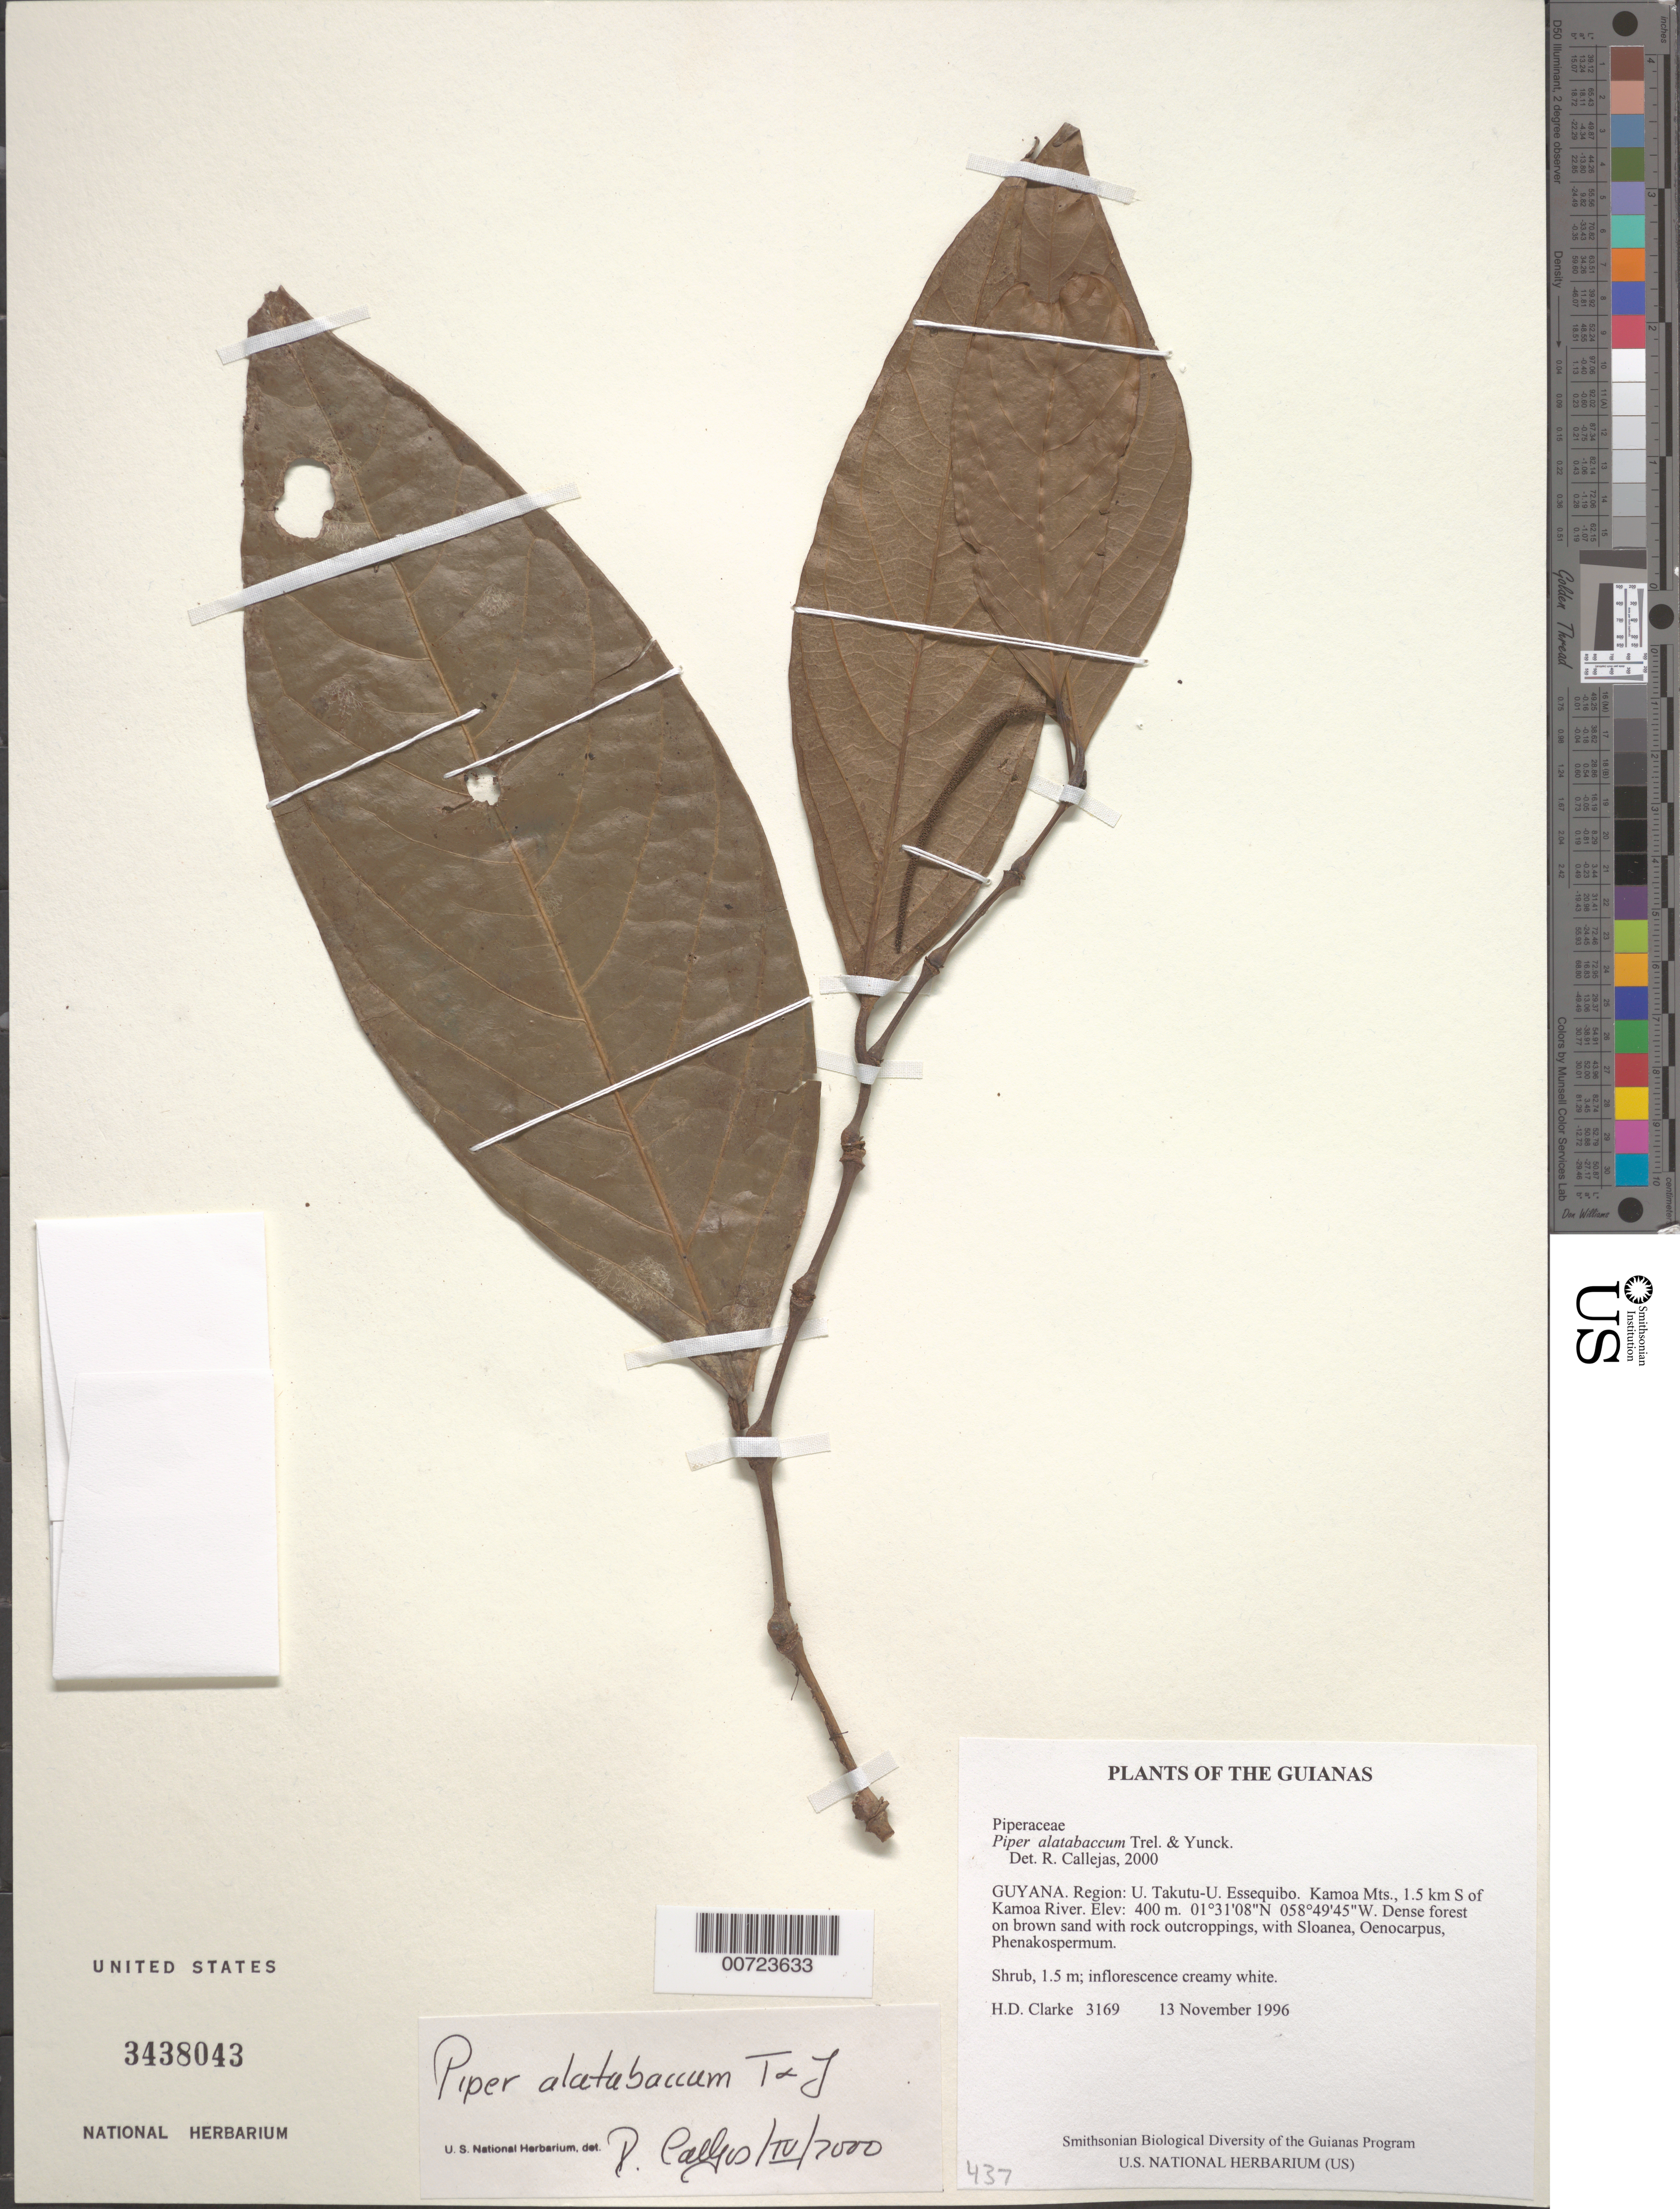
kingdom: Plantae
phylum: Tracheophyta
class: Magnoliopsida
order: Piperales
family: Piperaceae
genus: Piper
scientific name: Piper alatabaccum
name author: Trel. & Yunck.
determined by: Görts-van Rijn, A. R. A.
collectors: H. D. Clarke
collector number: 3169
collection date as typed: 13 November 1996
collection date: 1996-11-13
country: Guyana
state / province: U. Takutu-U. Essequibo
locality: Kamoa Mts., 1.5 km S of Kamoa River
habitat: Dense forest on brown sand with rock outcroppings, with Sloanea, Oenocarpus, Phenakospermum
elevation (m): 400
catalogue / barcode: US 3438043